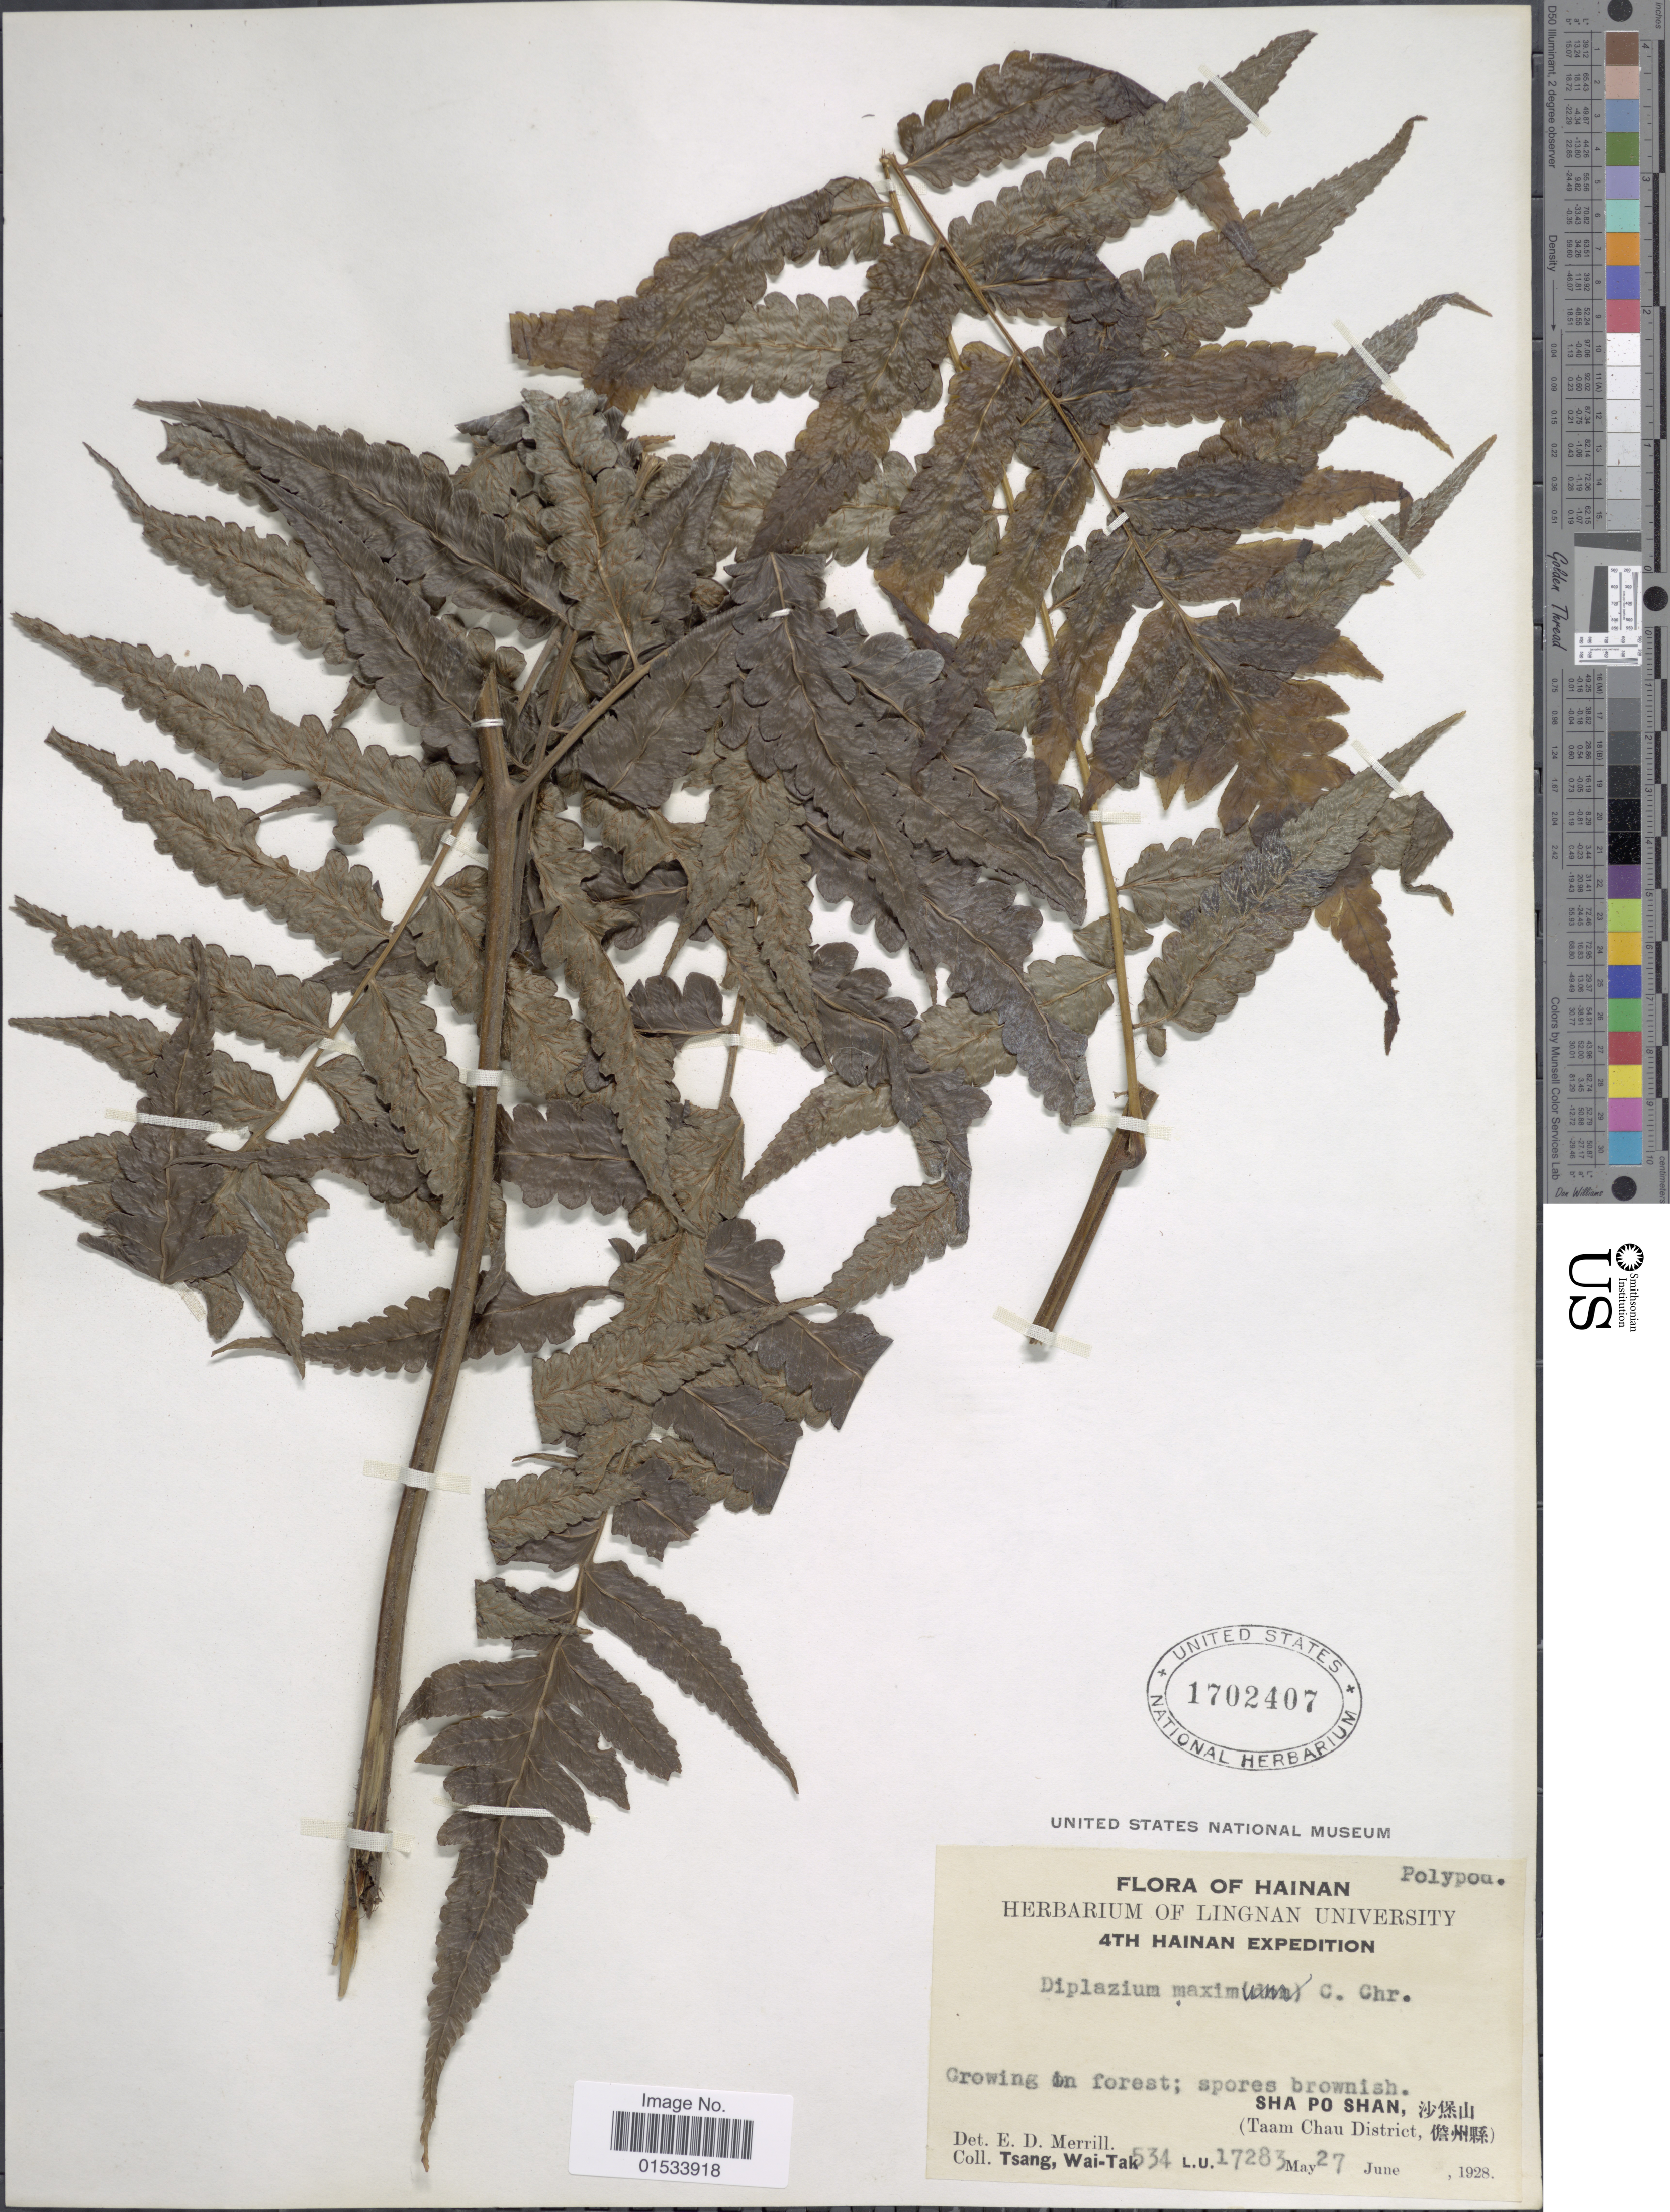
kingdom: Plantae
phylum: Tracheophyta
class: Polypodiopsida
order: Polypodiales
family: Athyriaceae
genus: Diplazium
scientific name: Diplazium maximum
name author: (D. Don) C. Chr.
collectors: W. T. Tsang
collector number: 534 L.U. 17283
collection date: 1928-05-27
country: China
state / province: Hainan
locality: Hainan Expedition, Sha Po Shan, Taam Chau District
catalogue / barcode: US 1702407